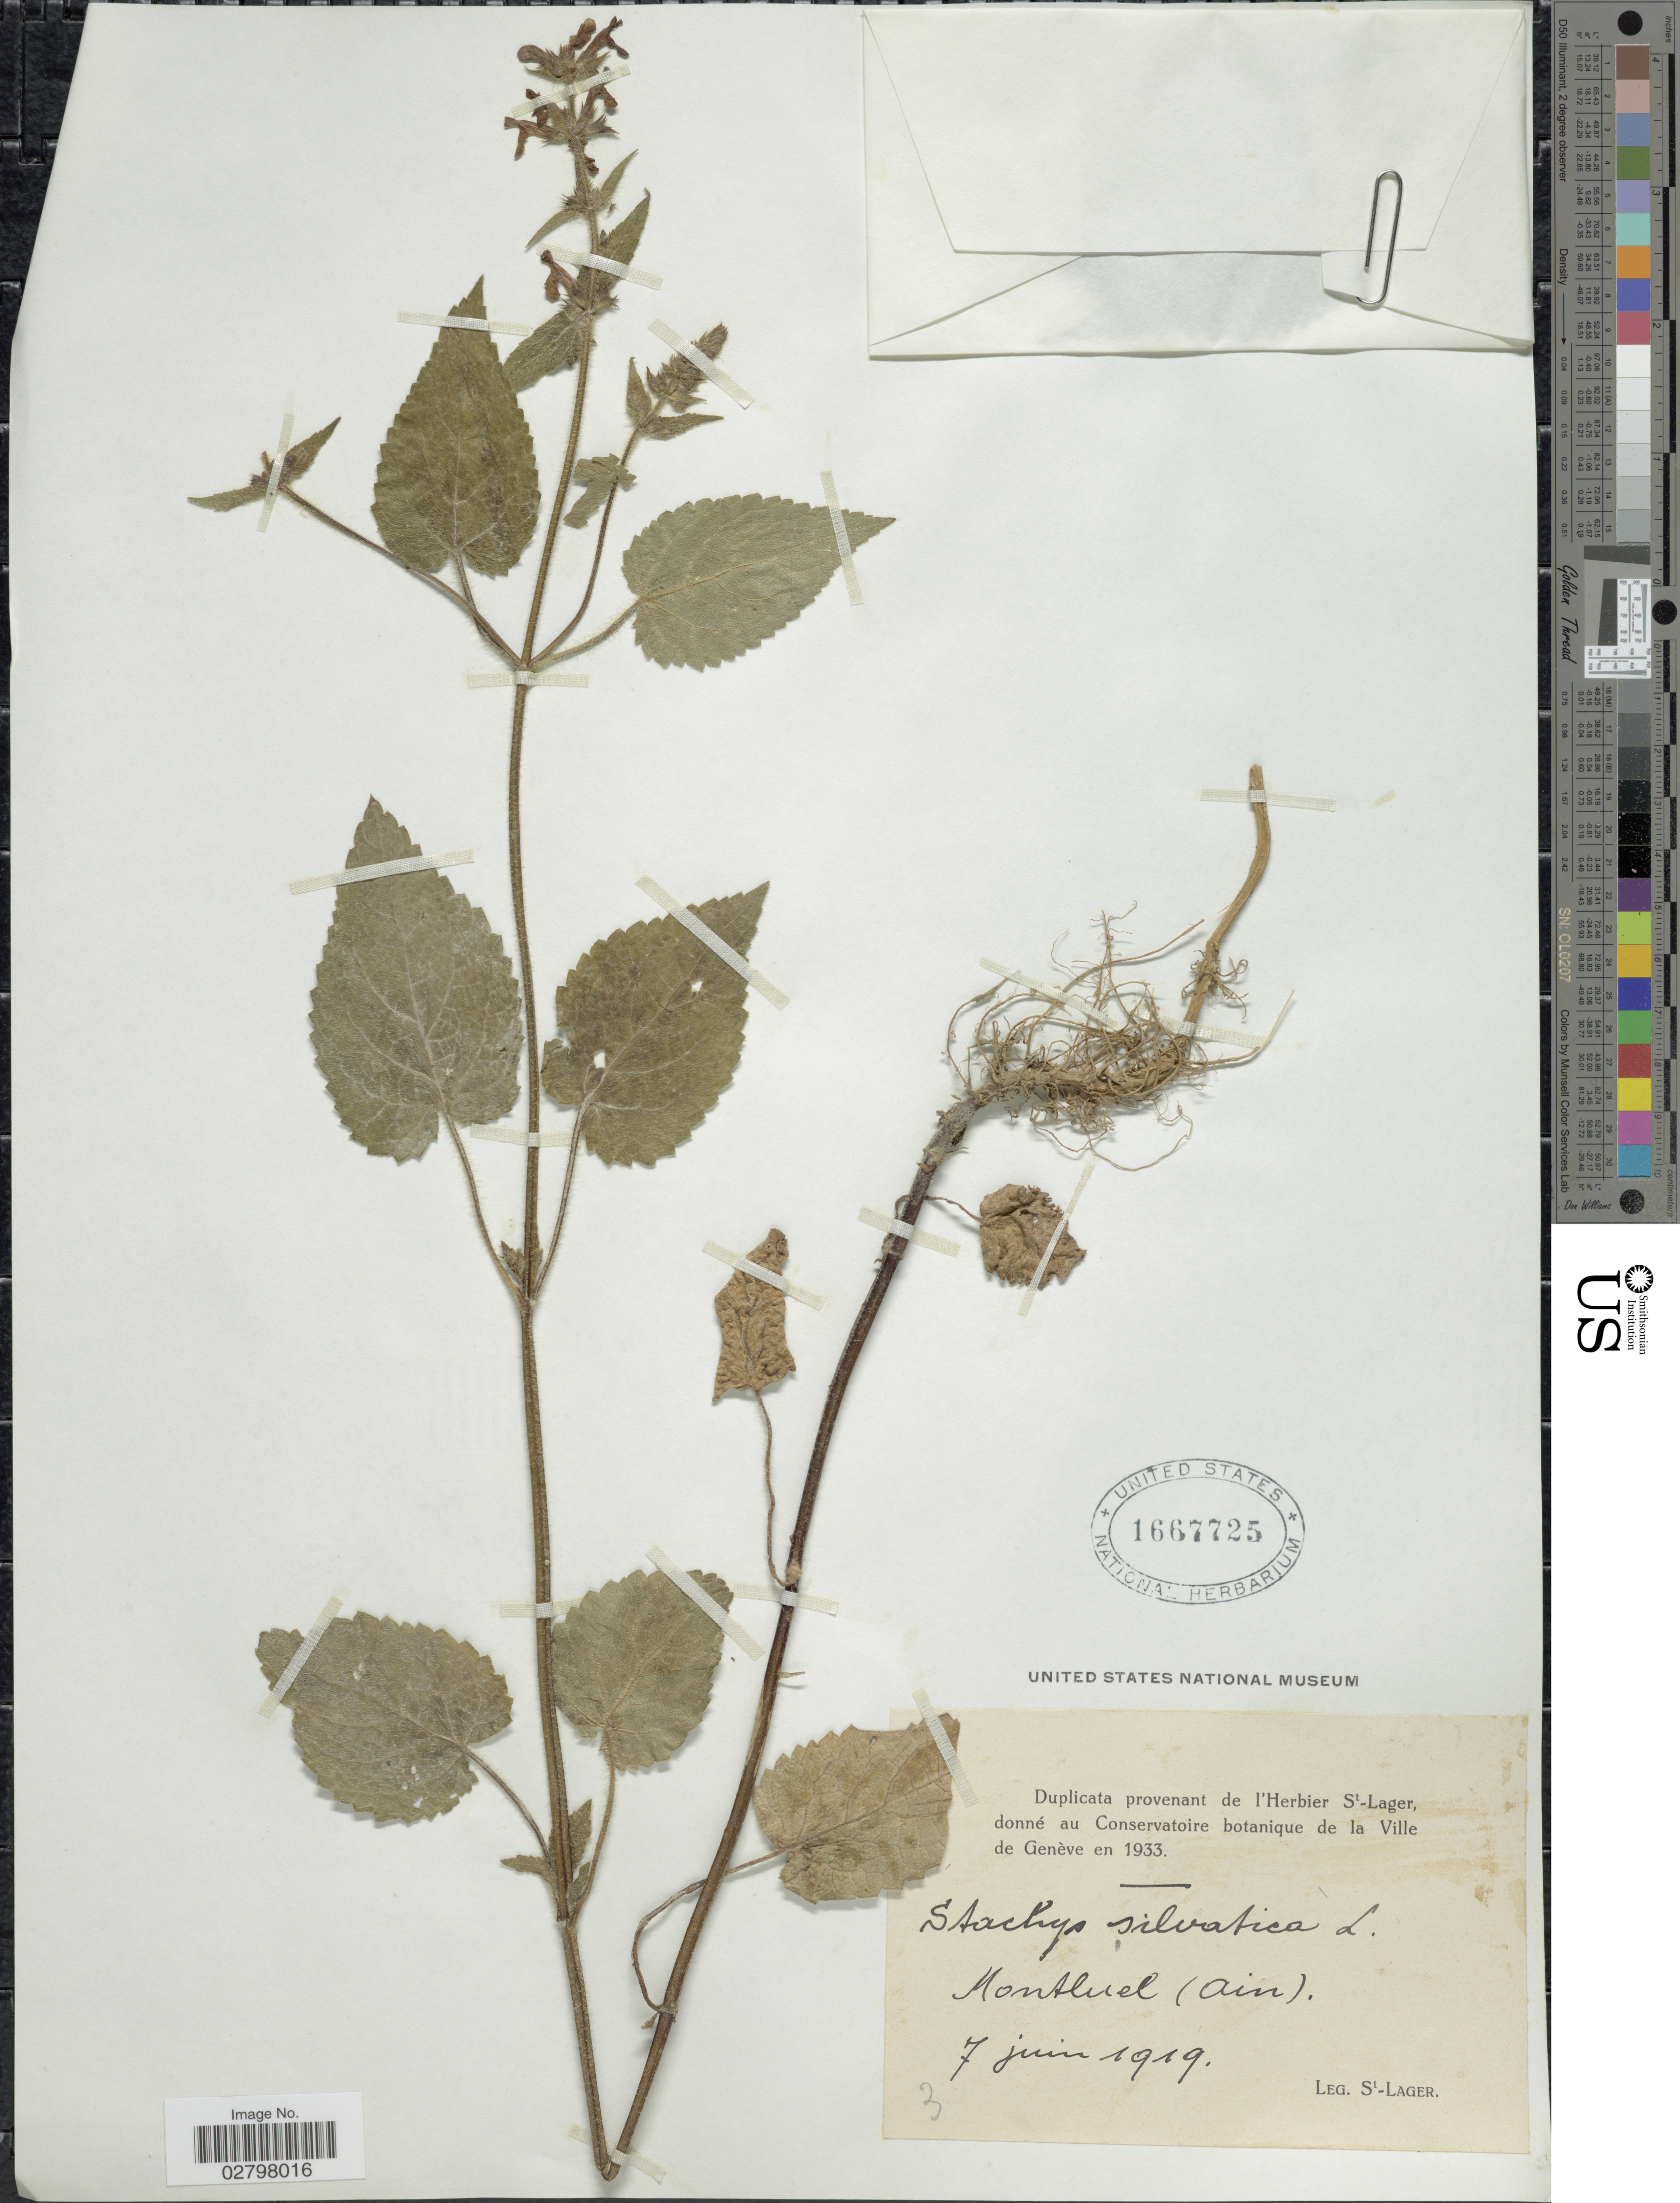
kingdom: Plantae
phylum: Tracheophyta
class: Magnoliopsida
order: Lamiales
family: Lamiaceae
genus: Stachys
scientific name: Stachys sylvatica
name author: L.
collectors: -. St. Lager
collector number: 3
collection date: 1919-06-07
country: France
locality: Montluel (Ain). [interpreted]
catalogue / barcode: US 1667725